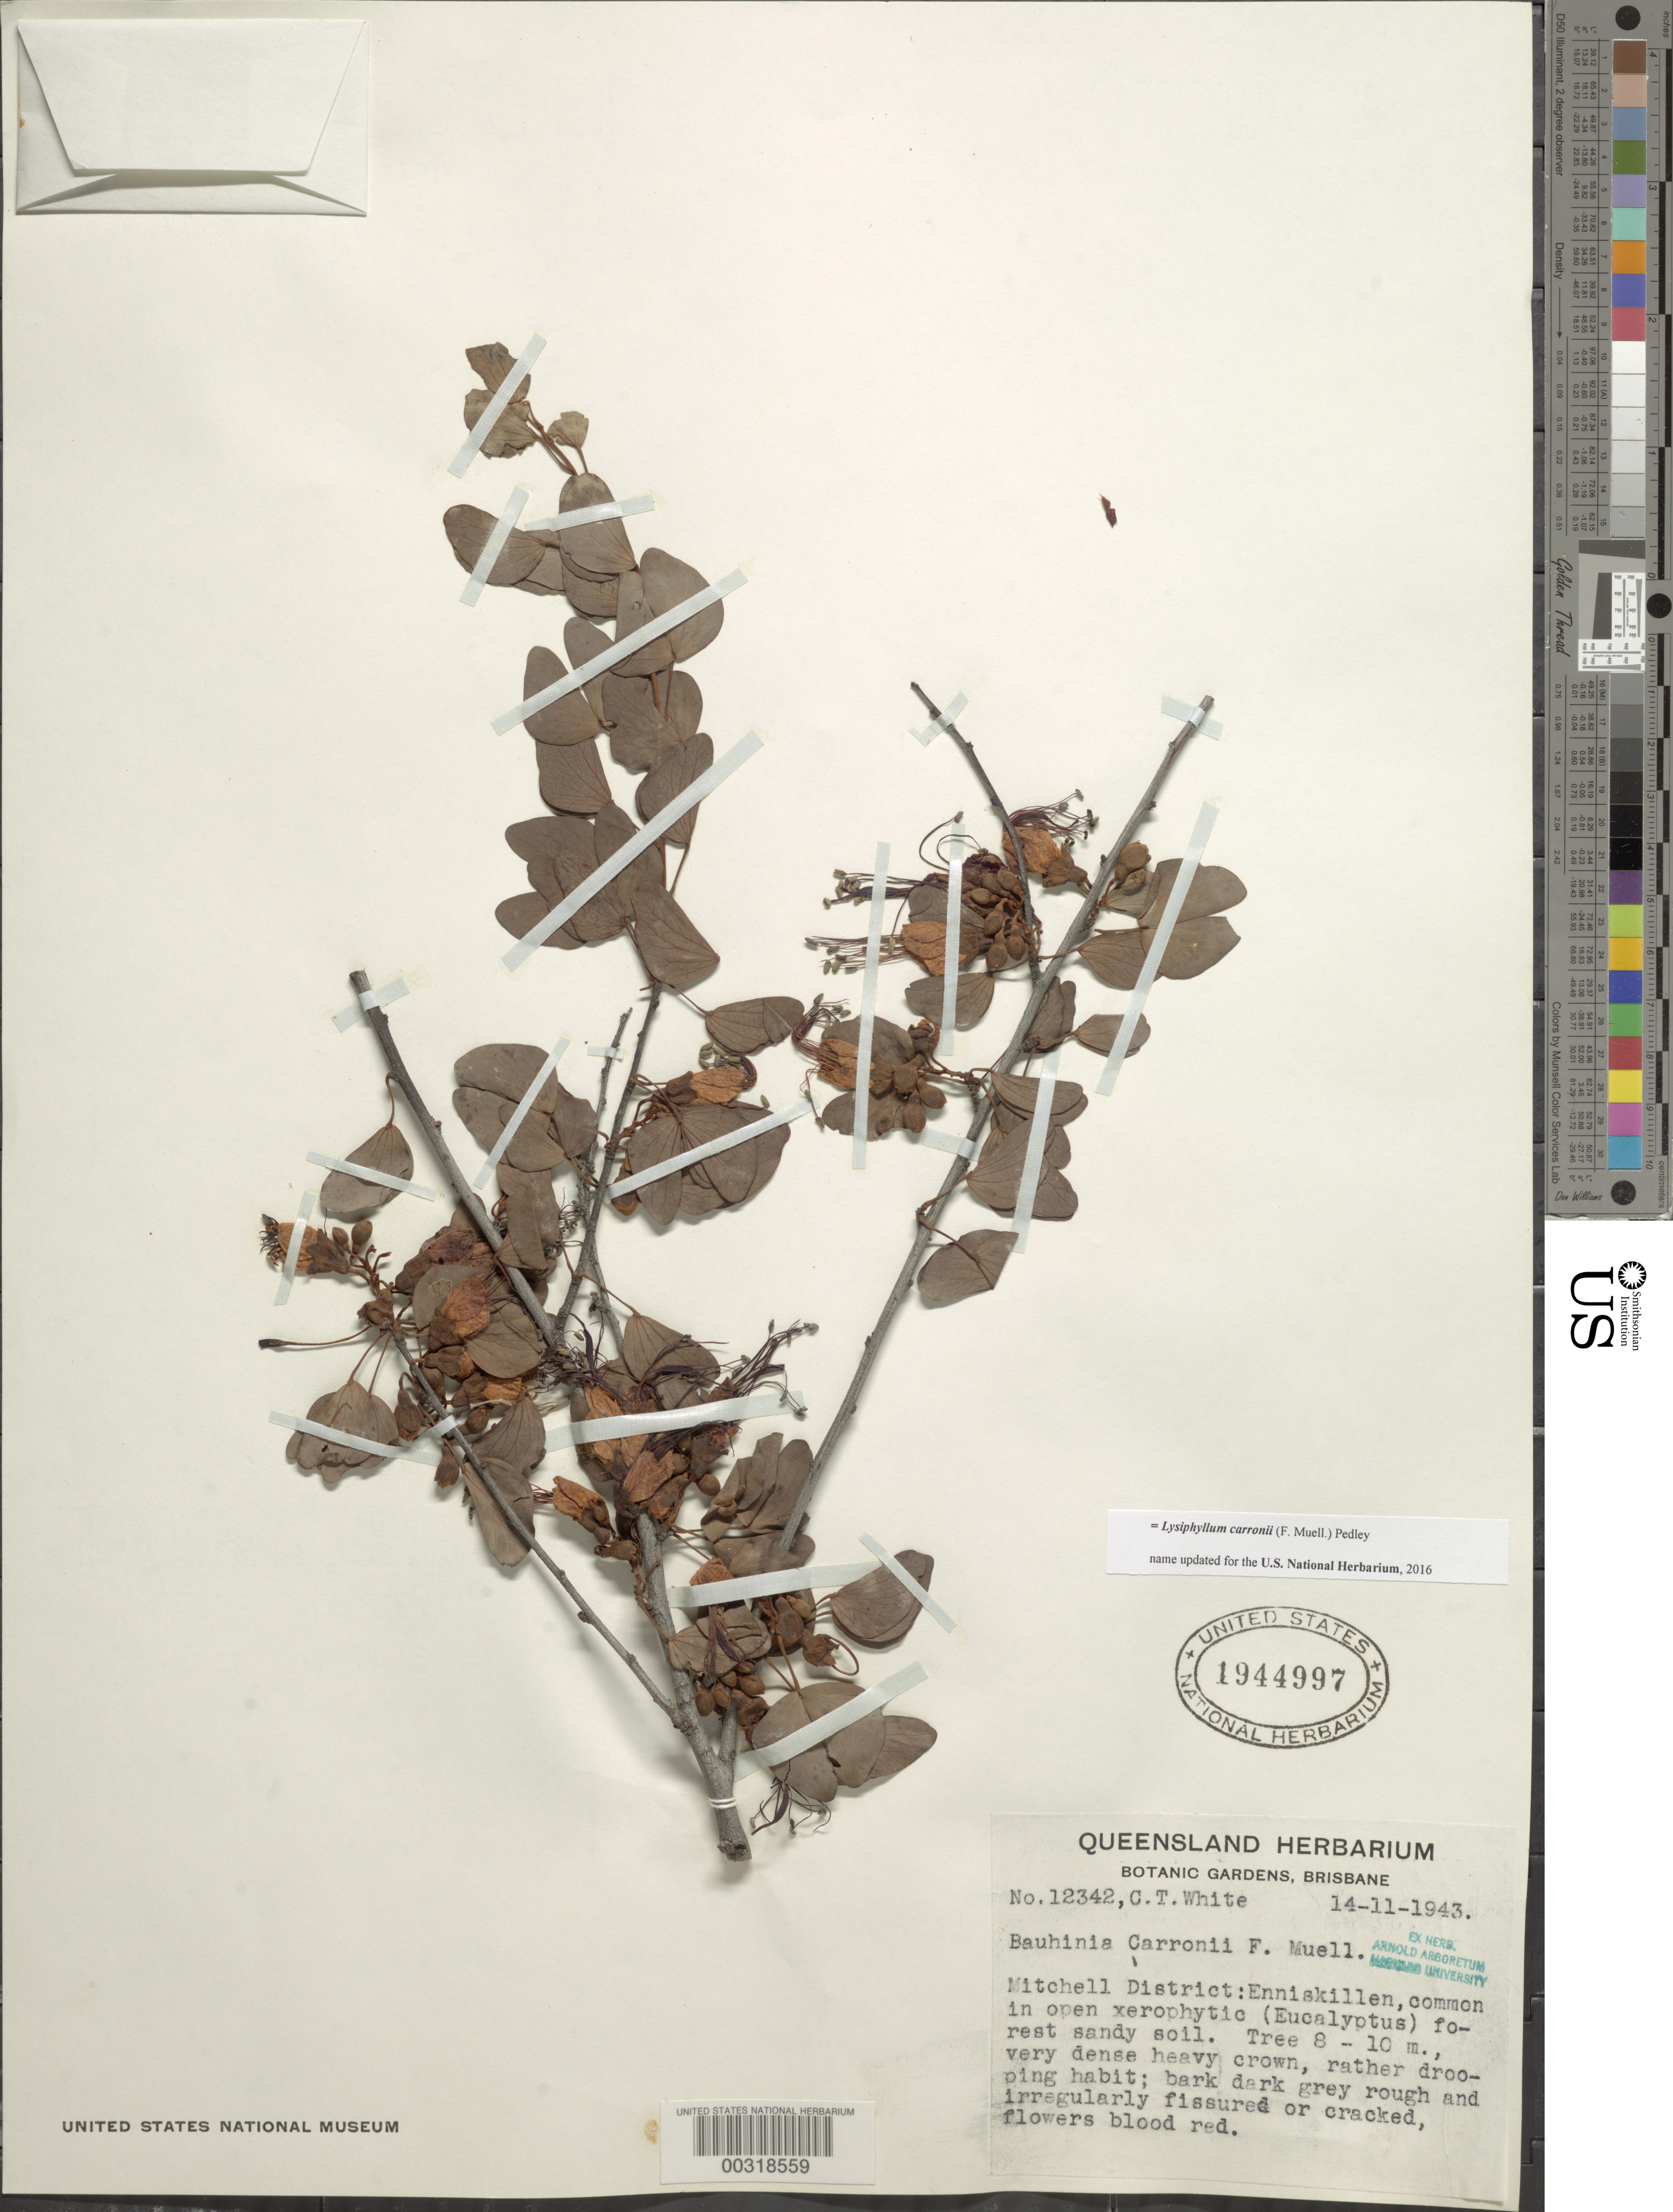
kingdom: Plantae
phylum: Tracheophyta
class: Magnoliopsida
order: Fabales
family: Fabaceae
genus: Tessmannia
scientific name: Tessmannia dewildemaniana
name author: Harms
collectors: C. T. White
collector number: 12342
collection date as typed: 14 Nov 1943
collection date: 1943-11-14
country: Australia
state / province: Queensland / Western Australia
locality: Michell dist. (?), enniskillen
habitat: Forest sandy soil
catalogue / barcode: US 1944997